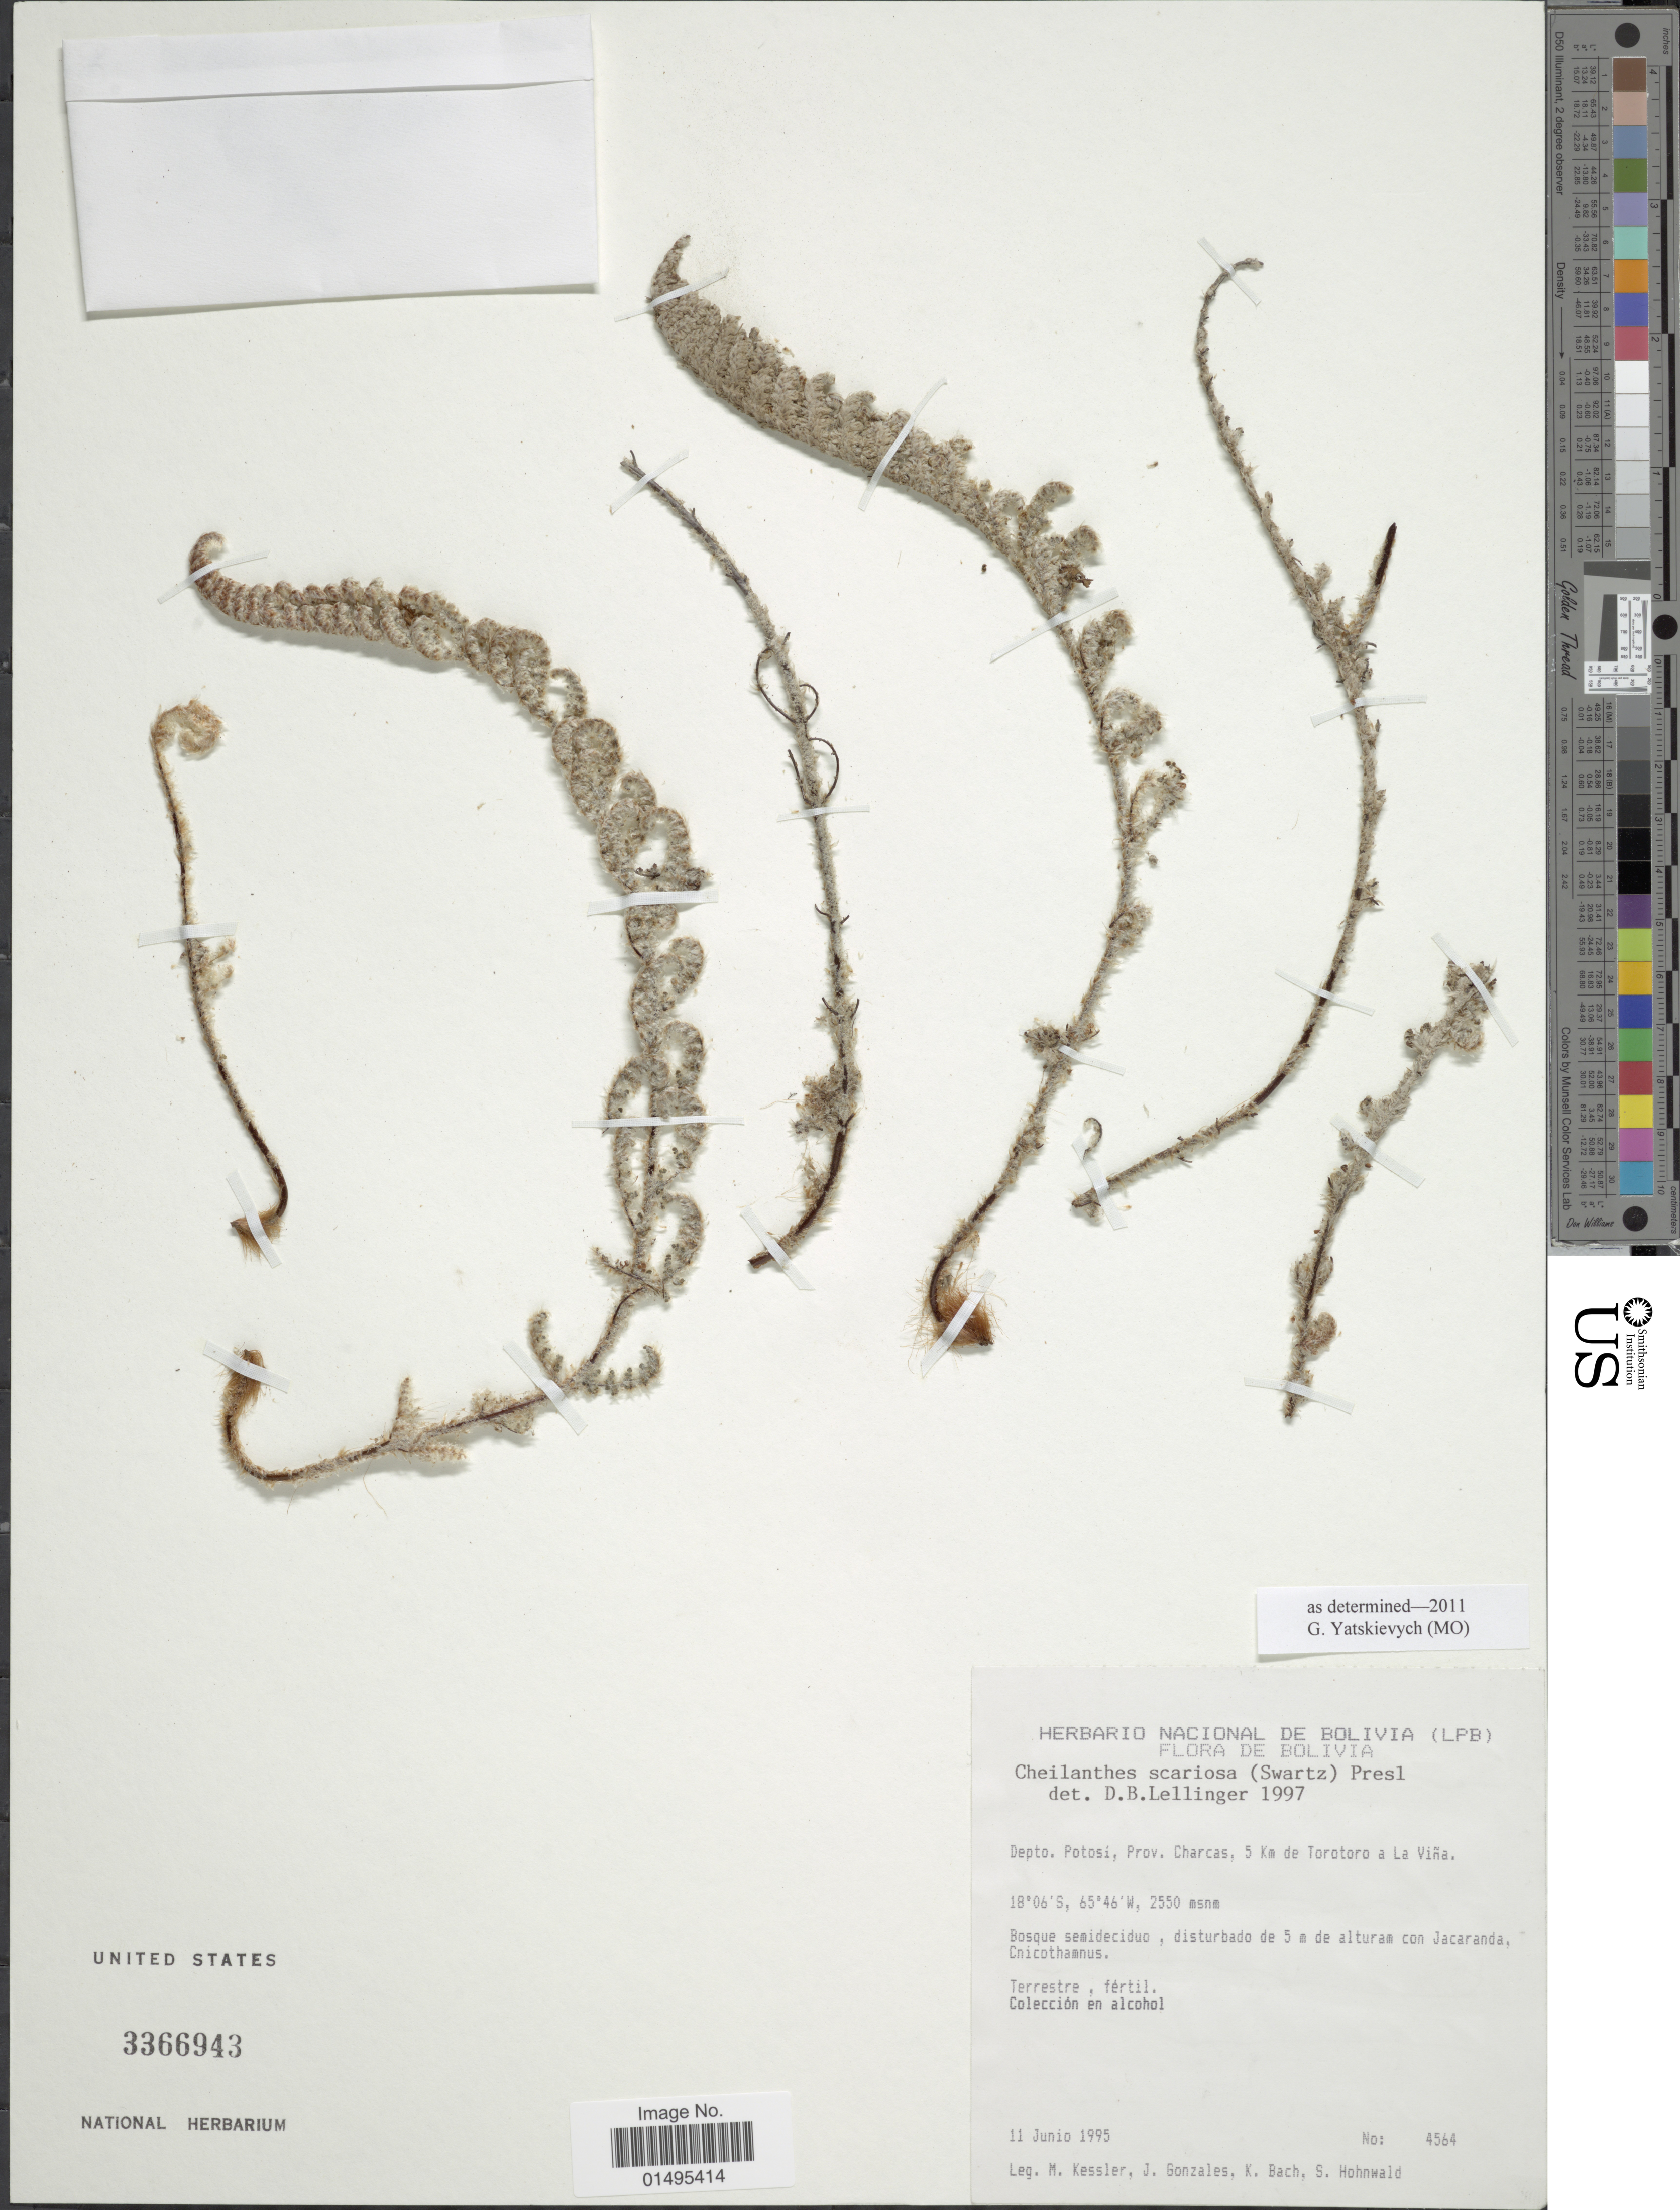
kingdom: Plantae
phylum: Tracheophyta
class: Polypodiopsida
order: Polypodiales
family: Pteridaceae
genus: Myriopteris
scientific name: Myriopteris scariosa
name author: (Sw.) Fée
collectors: M. Kessler, J. Gonzales, K. Bach & S. Hohnwald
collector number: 4564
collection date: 1995-06-11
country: Bolivia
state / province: Potosi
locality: Depto. Potosi, Prov. Charcas, 5 km de Torotoro a La Vina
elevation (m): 2550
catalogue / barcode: US 3366943